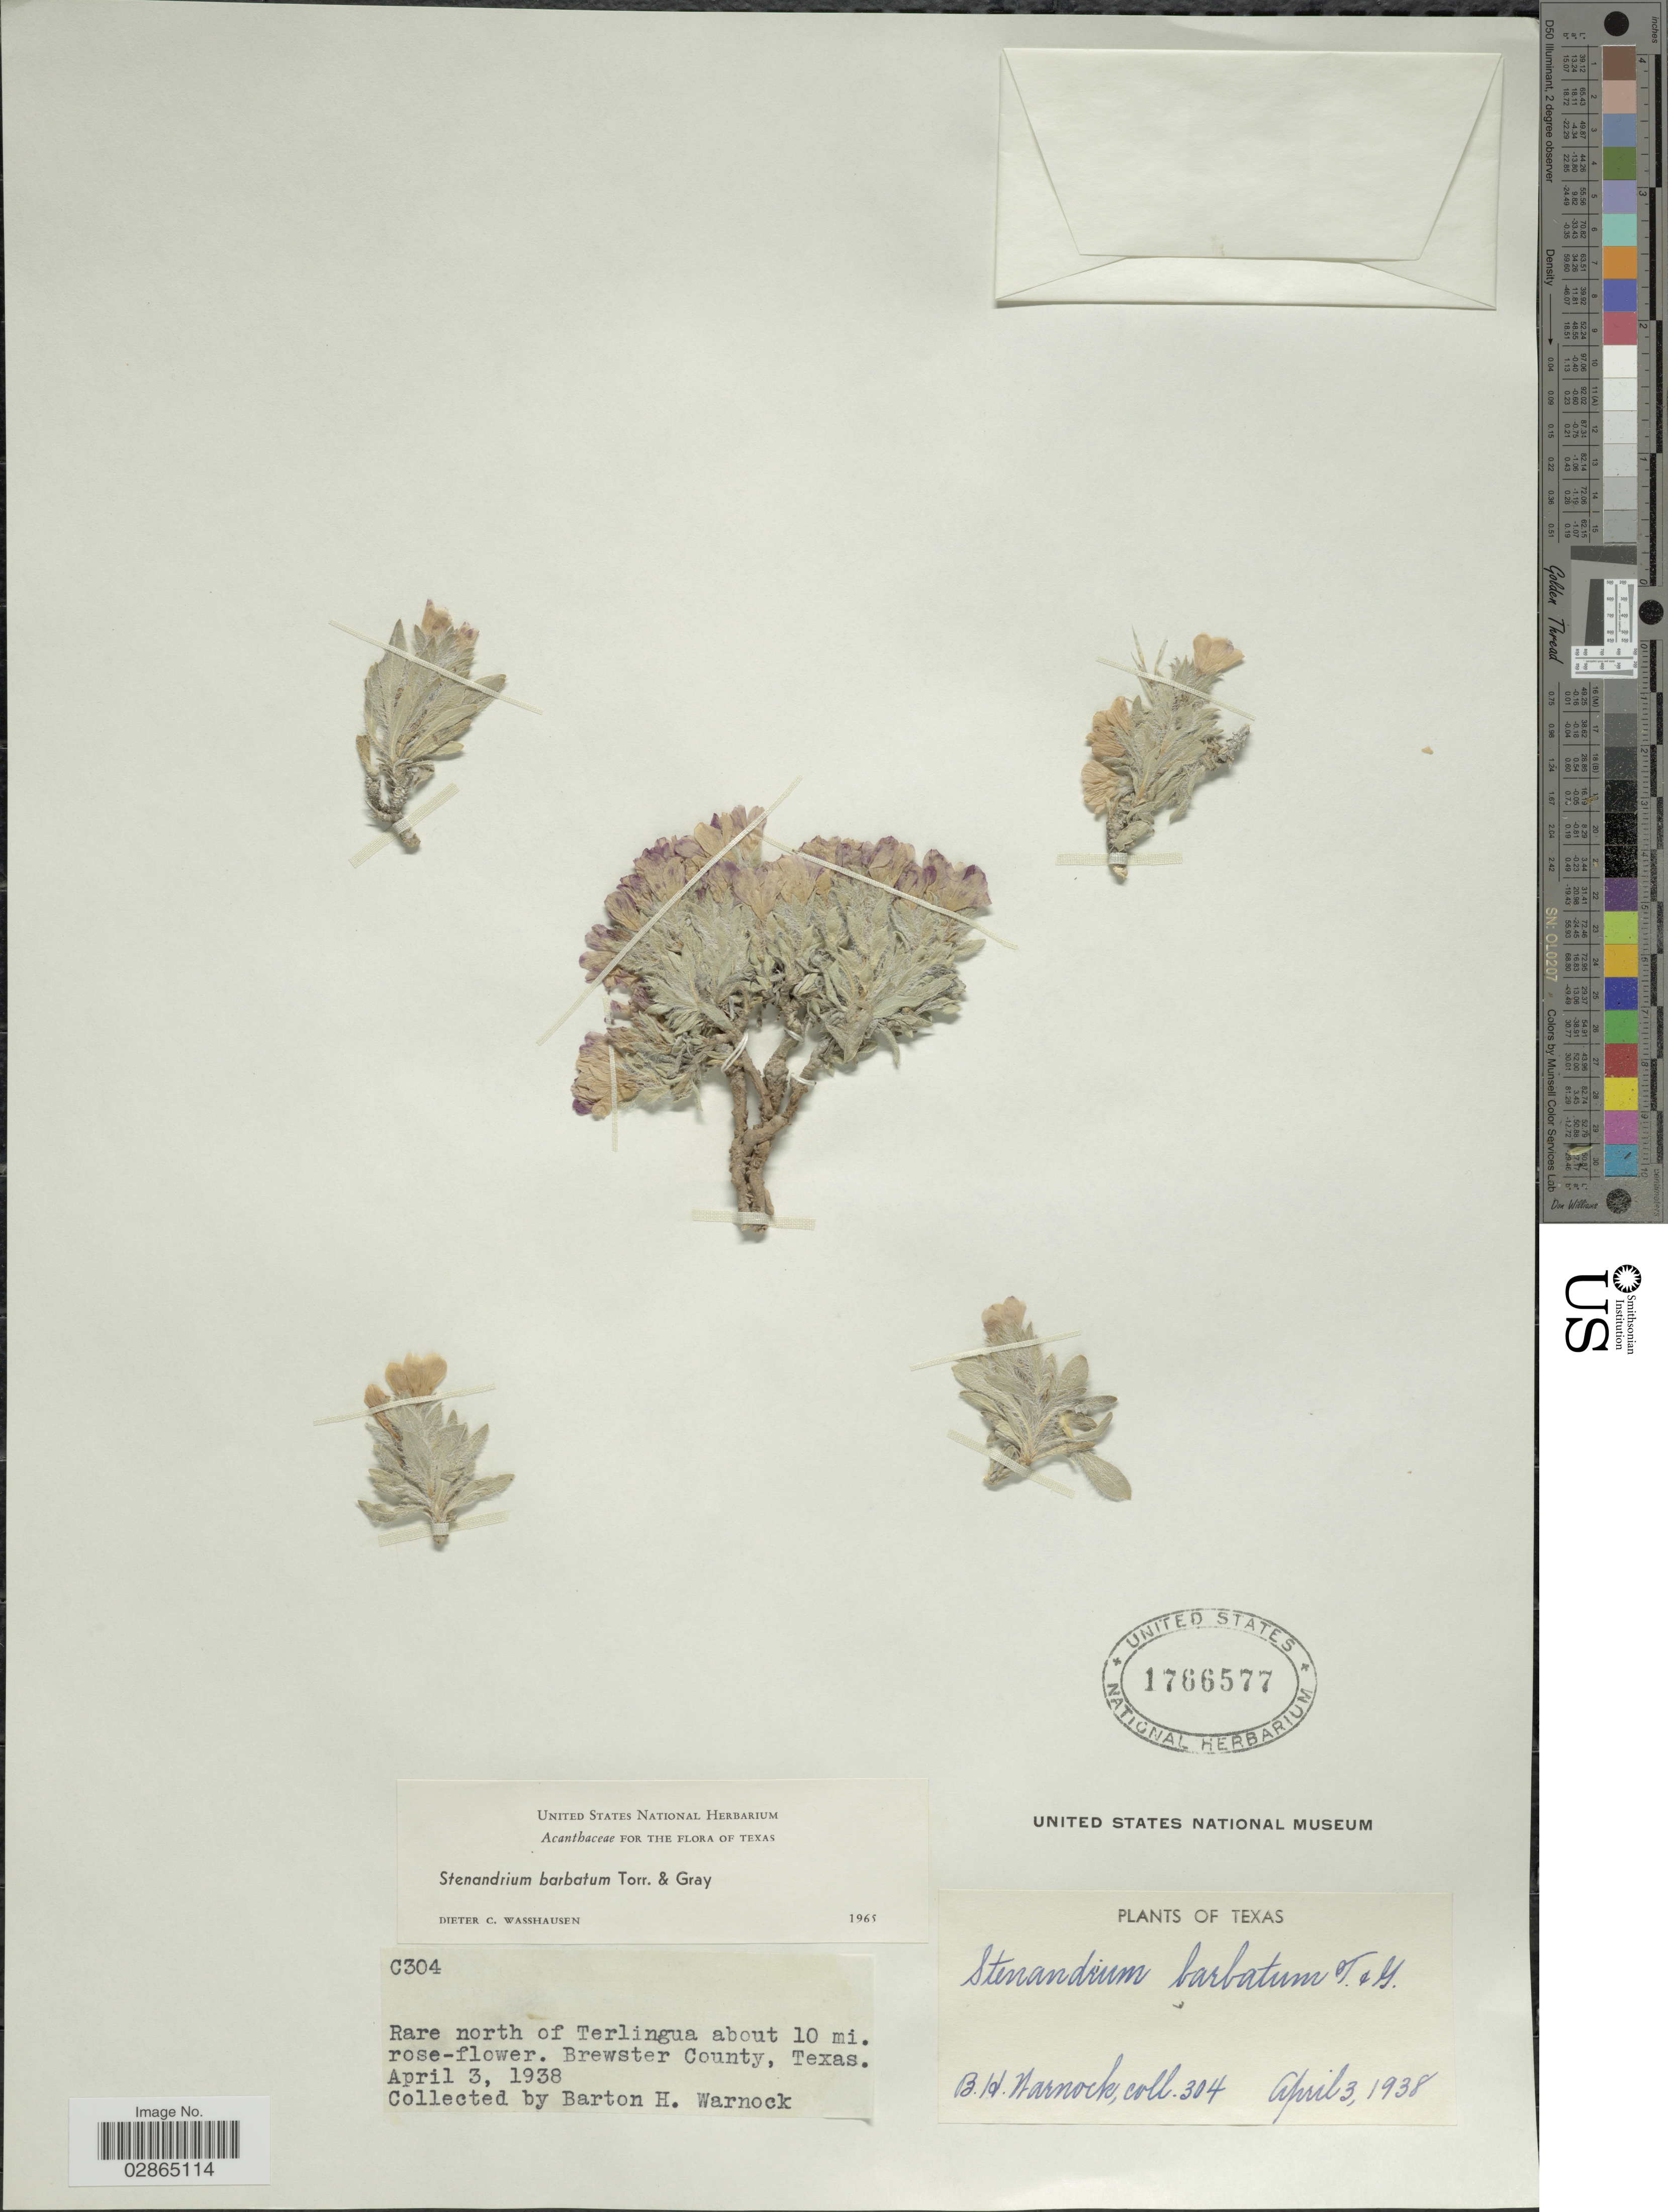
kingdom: Plantae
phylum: Tracheophyta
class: Magnoliopsida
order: Lamiales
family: Acanthaceae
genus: Stenandrium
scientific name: Stenandrium barbatum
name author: Torr. & A. Gray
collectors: B. H. Warnock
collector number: C304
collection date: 1938-04-03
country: United States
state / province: Texas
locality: Rare north of Terlingua about 10 mi. rose-flower. Brewster County.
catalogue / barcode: US 1766577